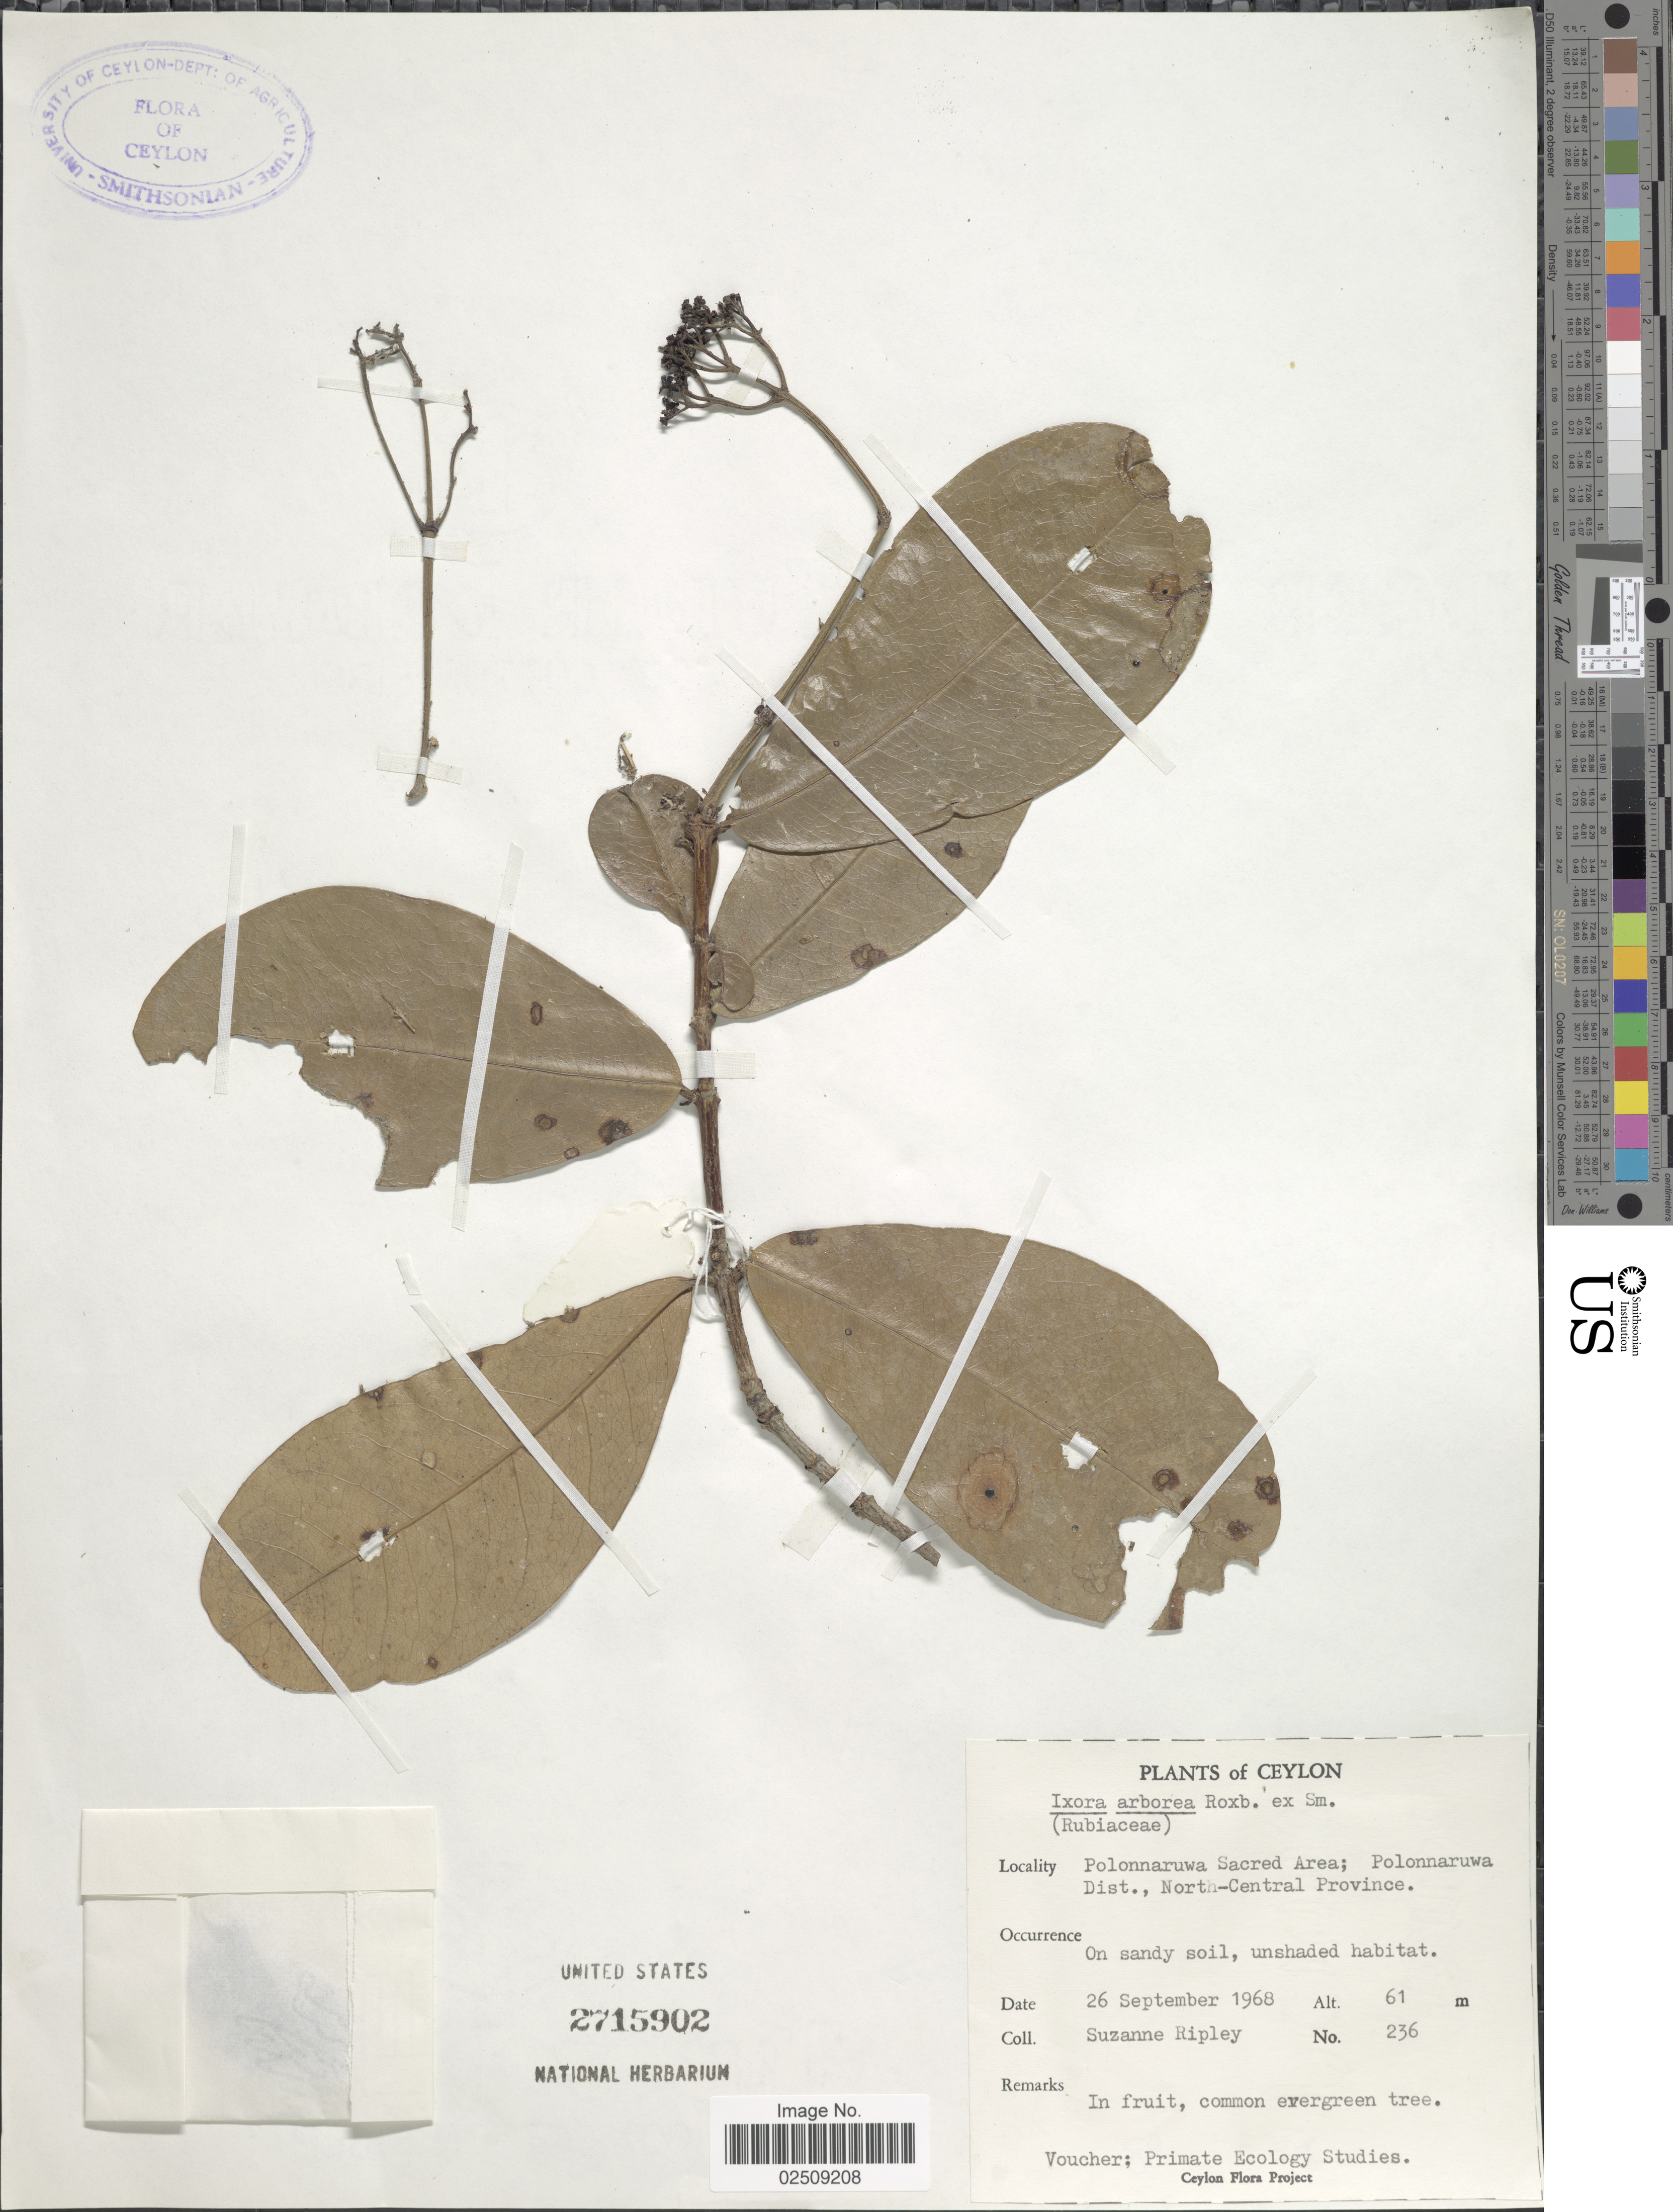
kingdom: Plantae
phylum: Tracheophyta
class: Magnoliopsida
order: Gentianales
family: Rubiaceae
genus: Ixora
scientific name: Ixora pavetta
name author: Andrews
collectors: S. Ripley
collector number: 236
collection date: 1968-09-26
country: Sri Lanka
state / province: North Central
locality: Ceylon. Polonnaruwa Sacred Area, Polonnaruwa Dist.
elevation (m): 61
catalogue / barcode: US 2715902